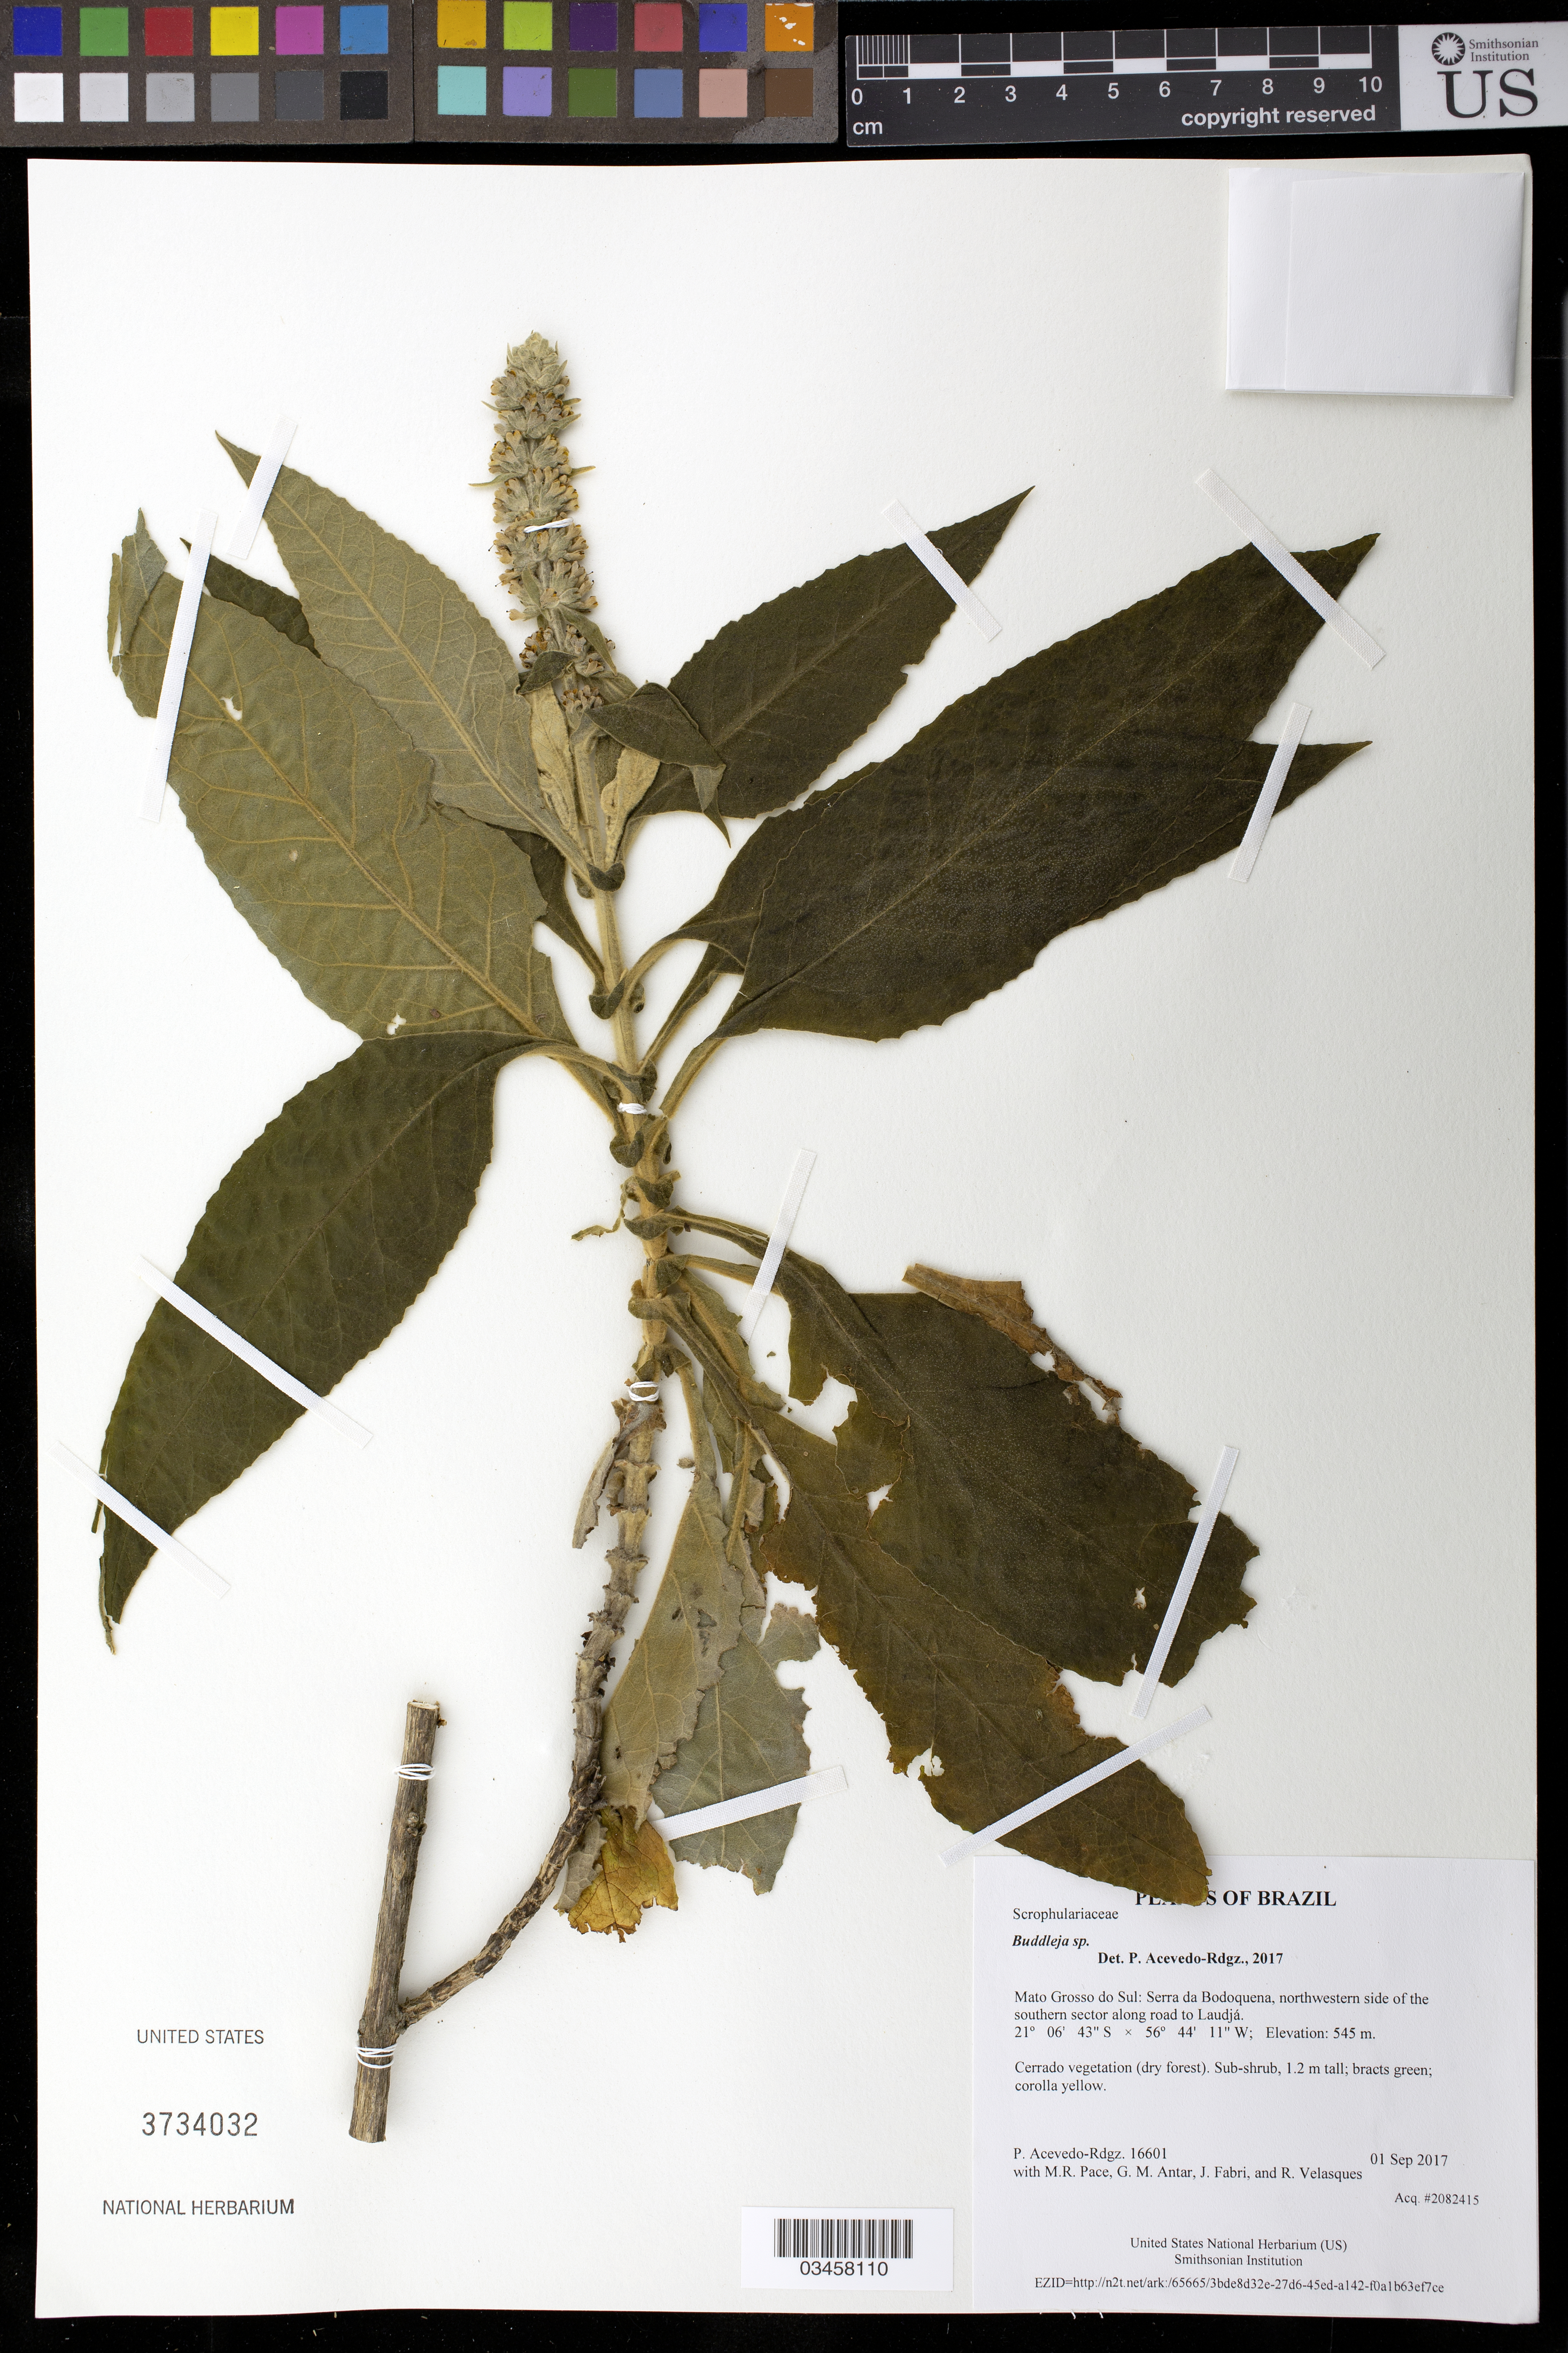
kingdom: Plantae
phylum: Tracheophyta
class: Magnoliopsida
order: Lamiales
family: Scrophulariaceae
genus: Buddleja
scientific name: Buddleja sp.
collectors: P. Acevedo-Rodr., M. R. Pace, G. M. Antar, J. Fabri & R. Velasques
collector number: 16601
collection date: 2017-09-01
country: Brazil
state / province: Mato Grosso do Sul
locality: Serra da Bodoquena, northwestern side of the southern sector along road to Laudjá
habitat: Cerrado vegetation (dry forest)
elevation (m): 545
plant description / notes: US, NY, MO, K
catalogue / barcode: US 3734032